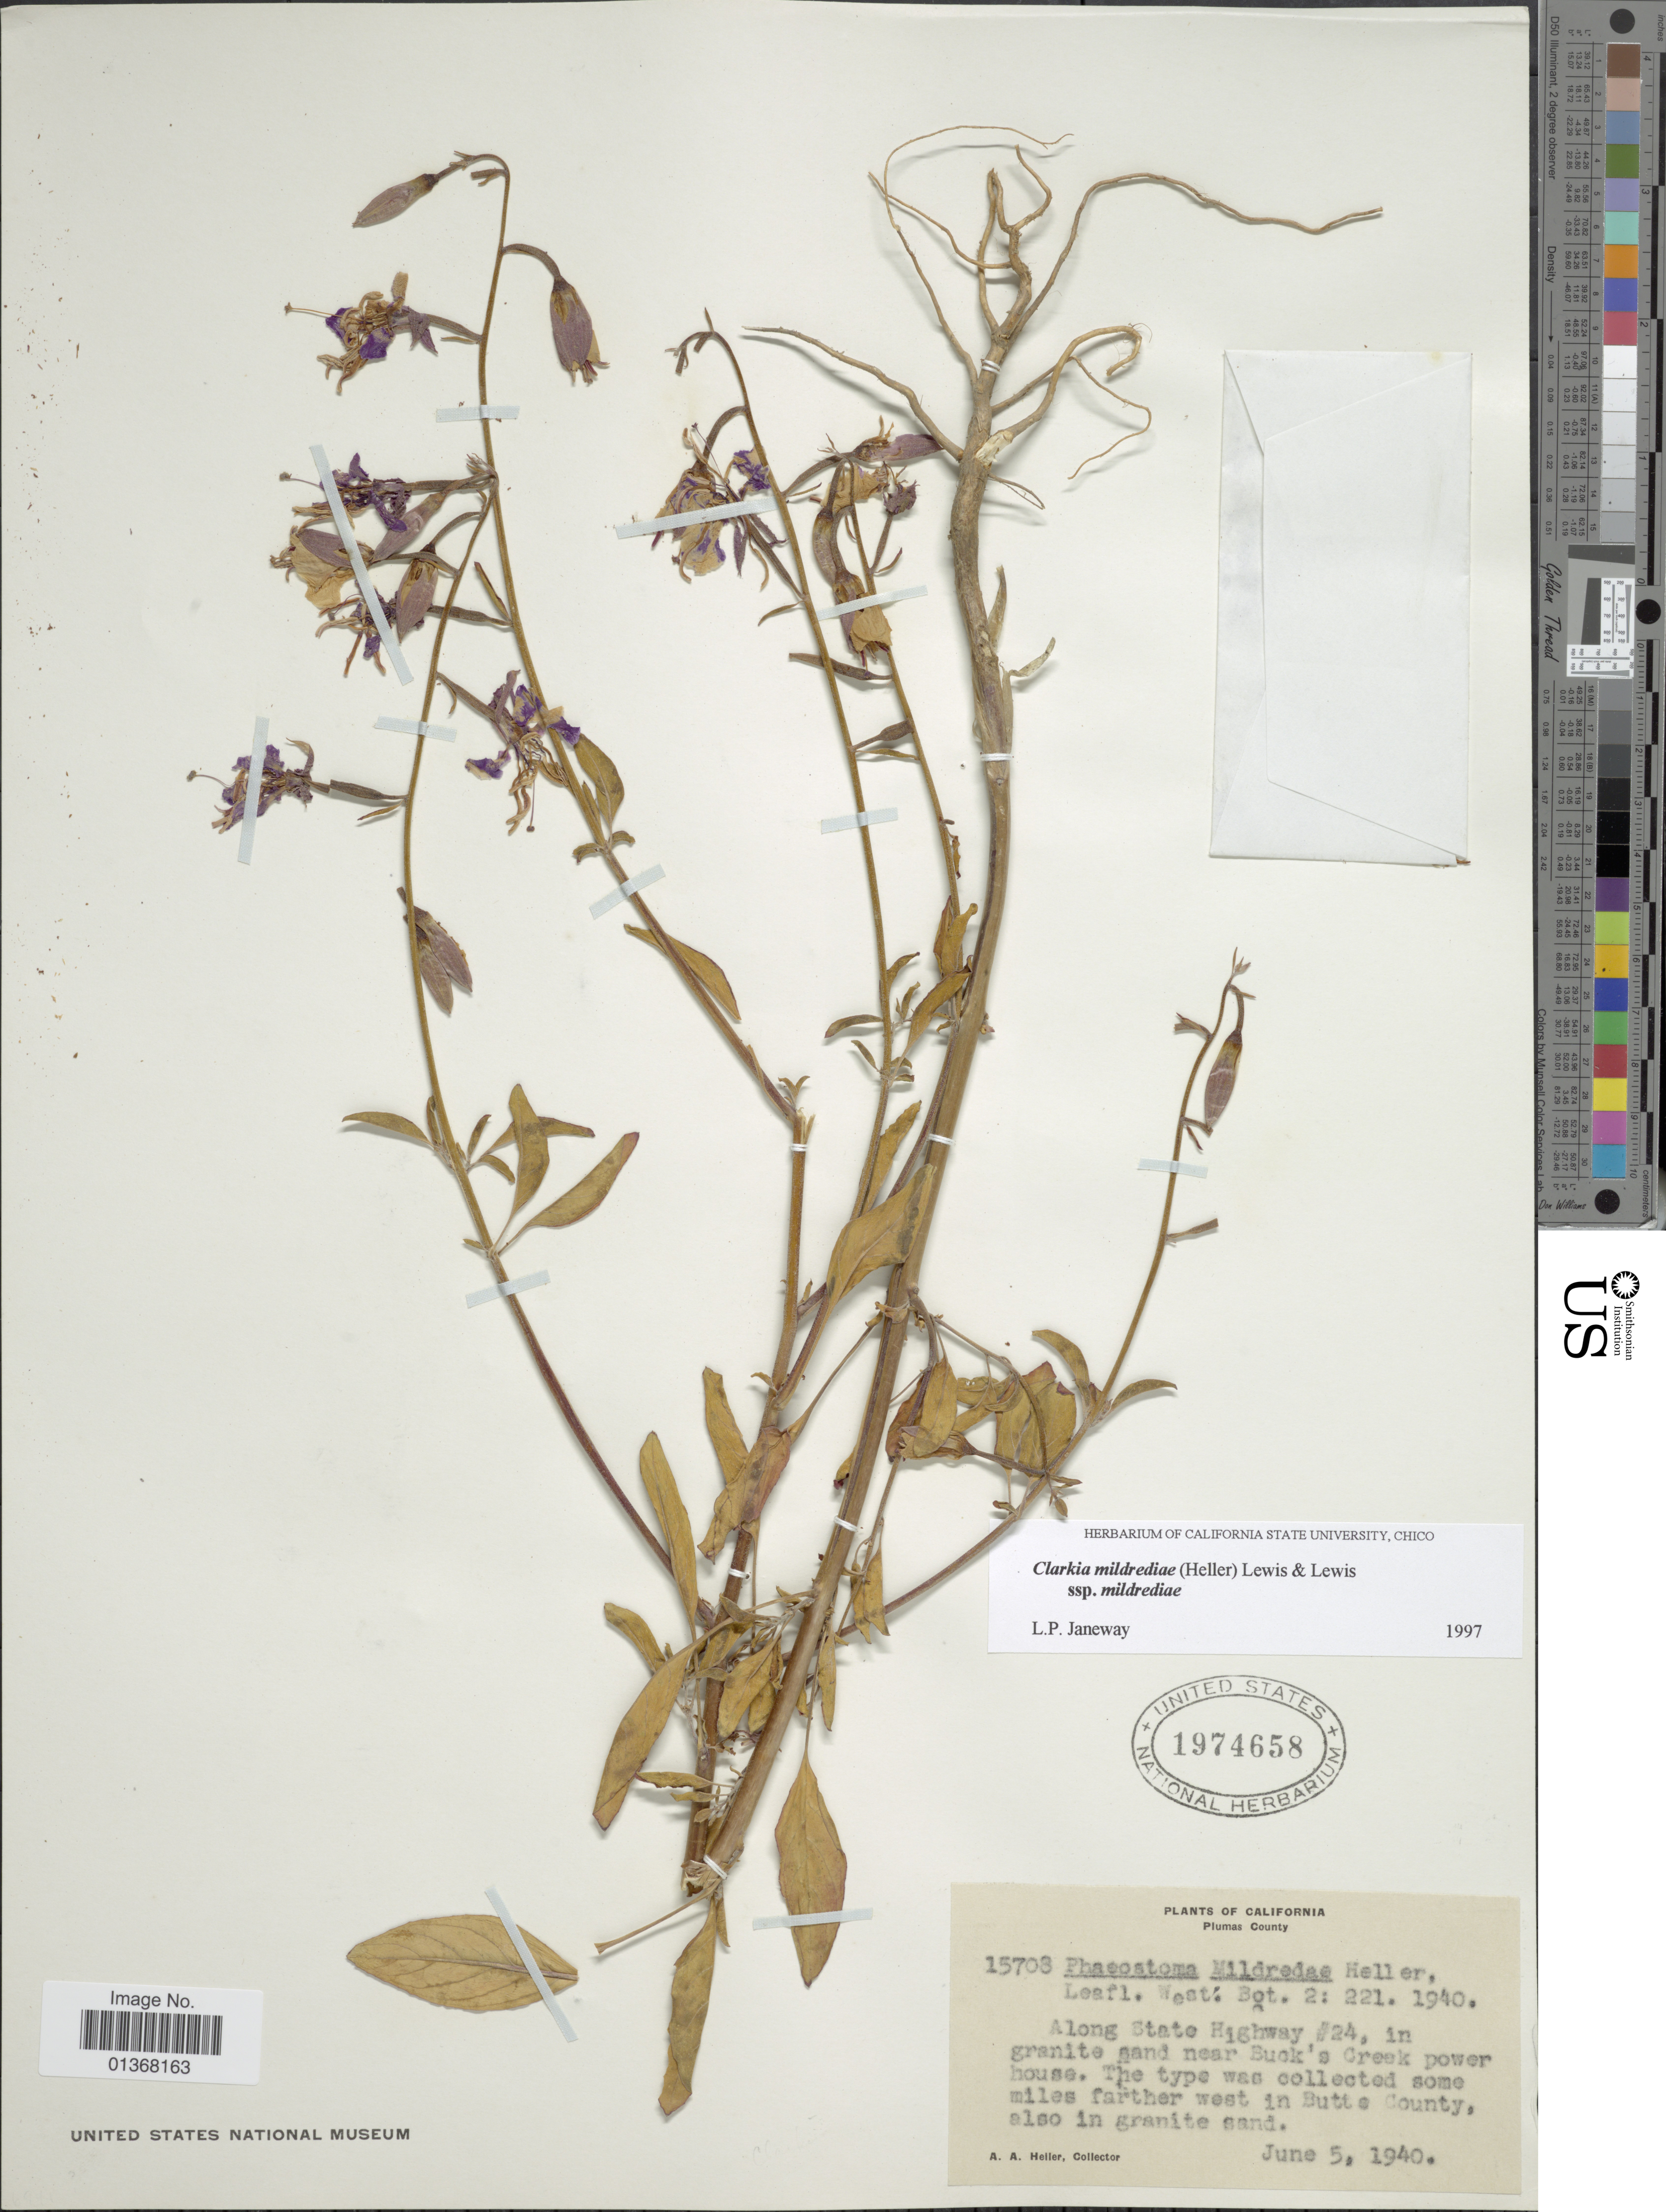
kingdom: Plantae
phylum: Tracheophyta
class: Magnoliopsida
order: Myrtales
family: Onagraceae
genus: Clarkia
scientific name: Clarkia mildrediae subsp. mildrediae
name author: (A. Heller) F. H. Lewis & M.E. Lewis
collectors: A. A. Heller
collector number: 15708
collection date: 1940-06-05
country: United States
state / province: California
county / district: Plumas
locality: Plumas County, Along State Highway #24, in granite sand near Buck's Creek power house, the type was collected some miles farther west in Butte County, also in granite sand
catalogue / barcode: US 1974658